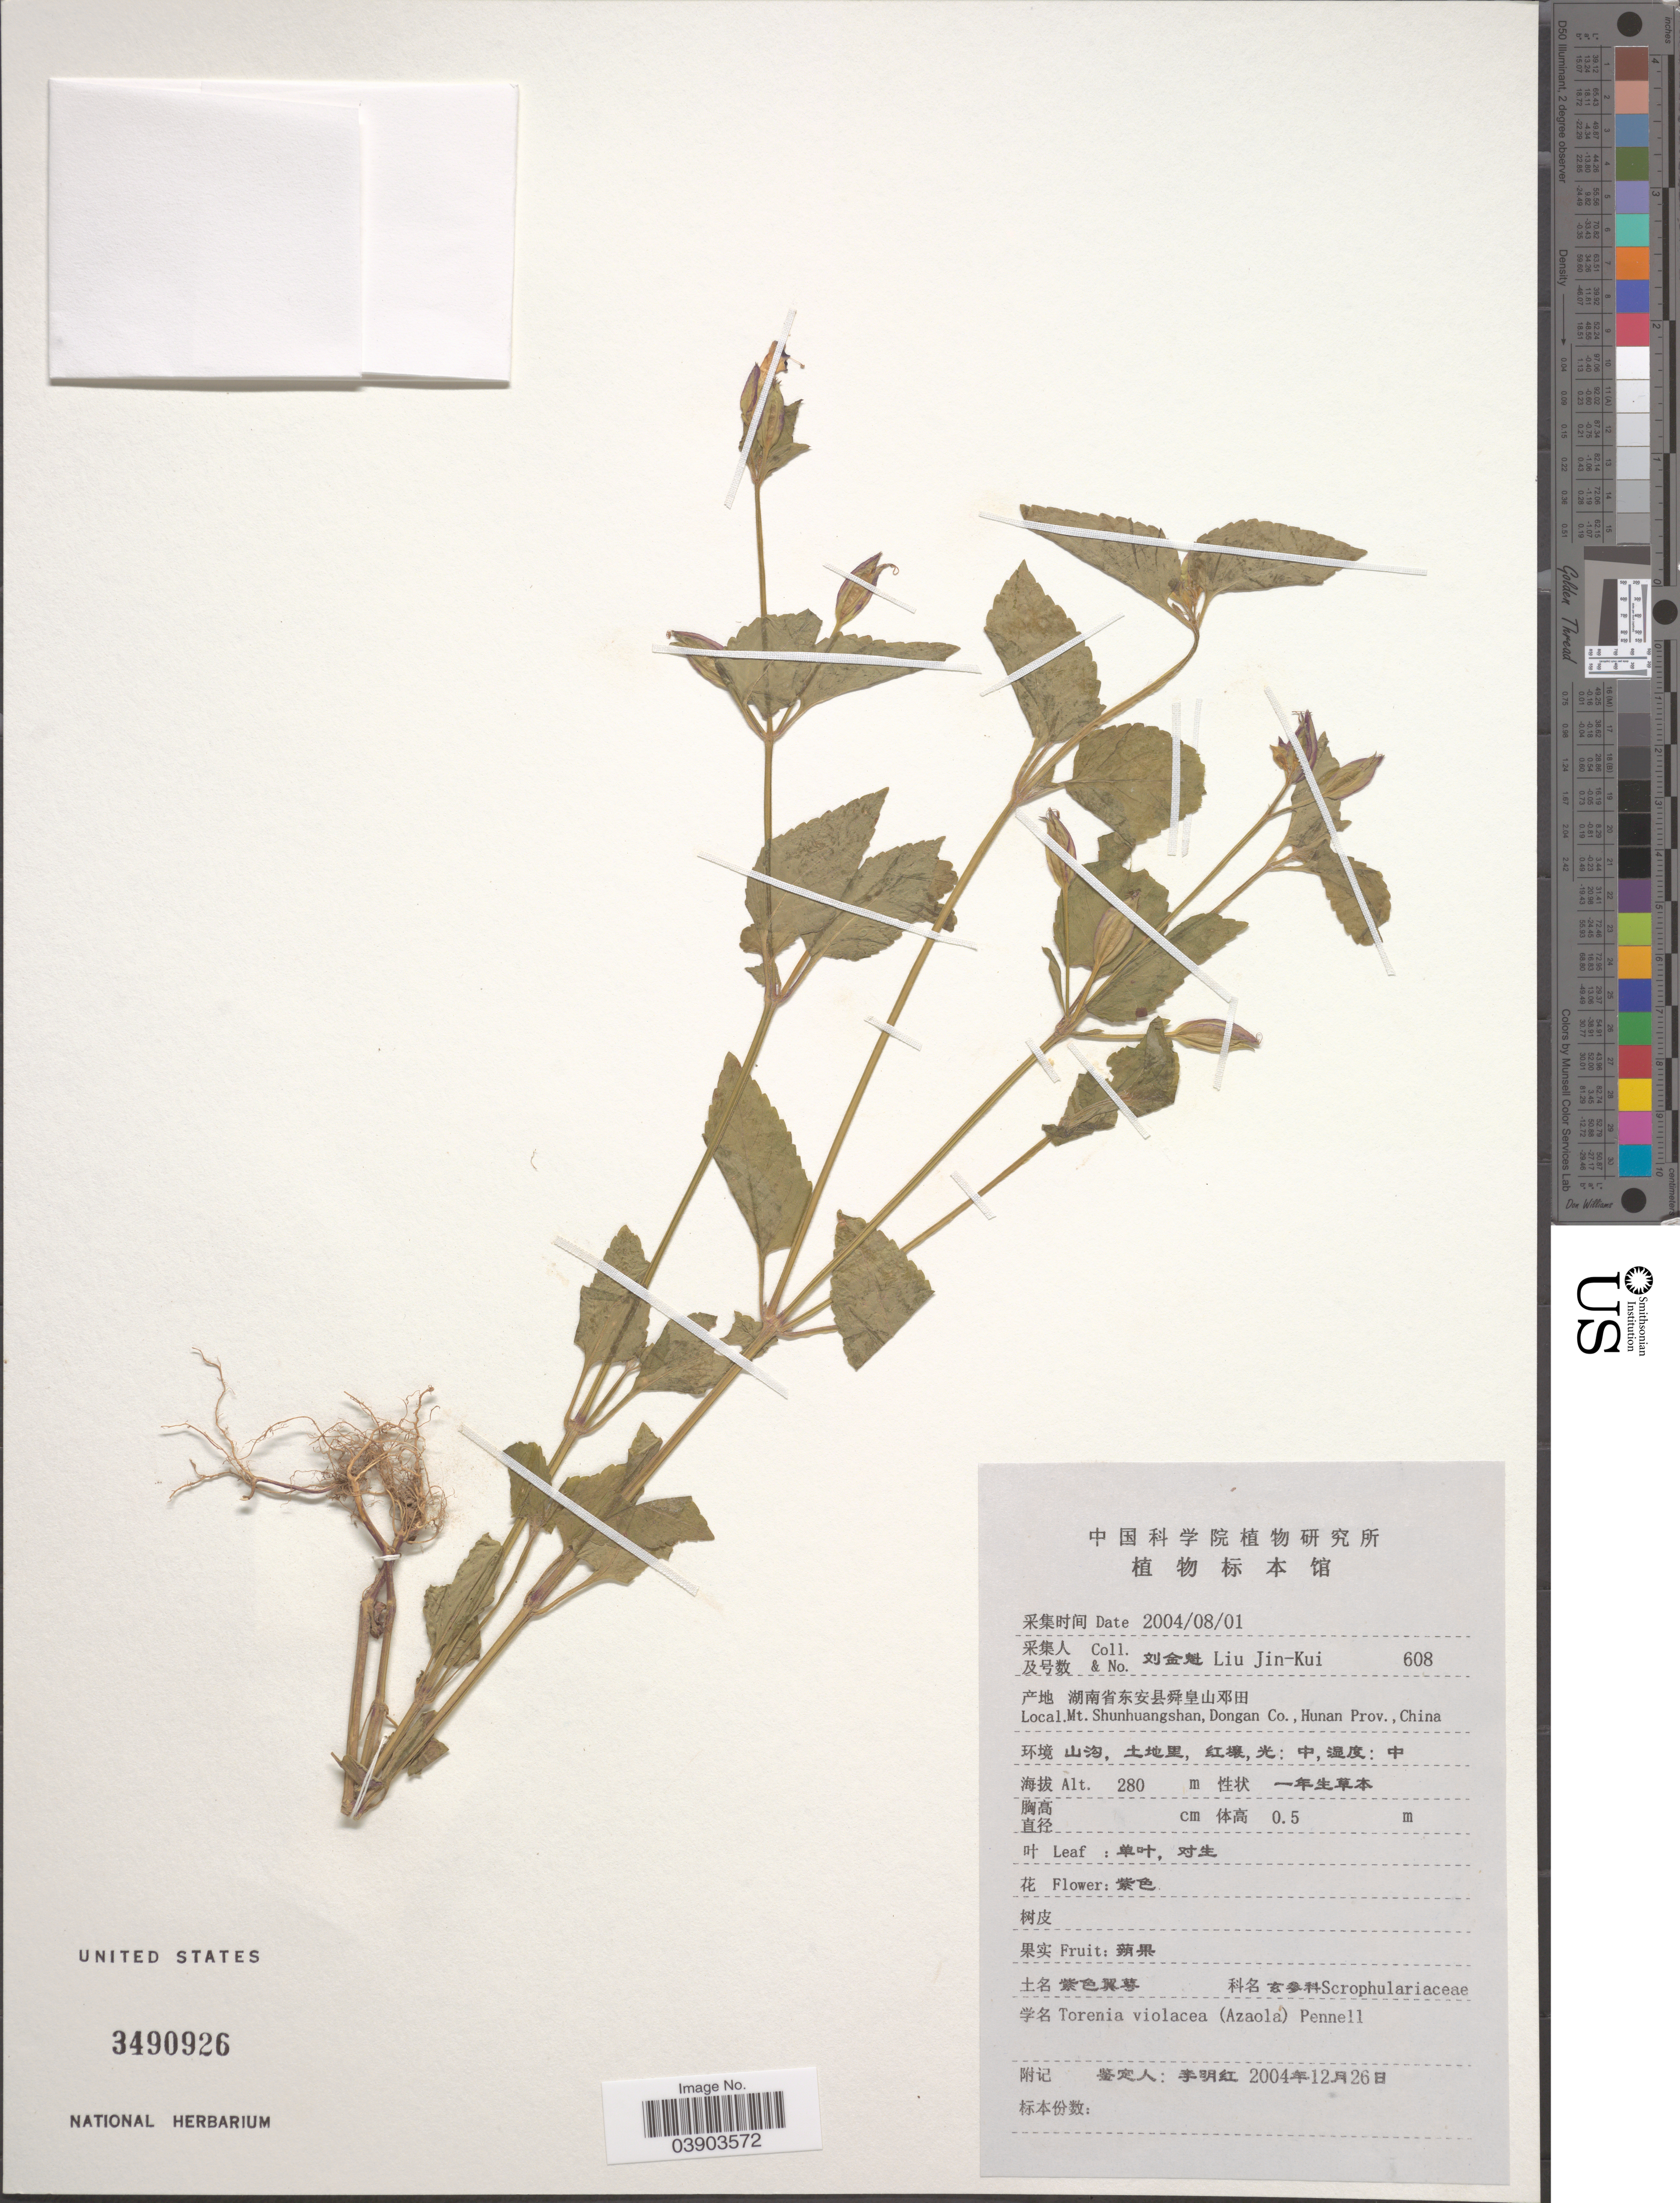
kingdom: Plantae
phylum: Tracheophyta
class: Magnoliopsida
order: Lamiales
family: Linderniaceae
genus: Torenia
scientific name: Torenia violacea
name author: (Azaola ex Blanco) Pennell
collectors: Liu Jin-Kui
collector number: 608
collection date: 2004-08-01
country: China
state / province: Hunan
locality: Mt. Shunhuangshan, Dongan Co.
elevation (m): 280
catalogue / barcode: US 3490926